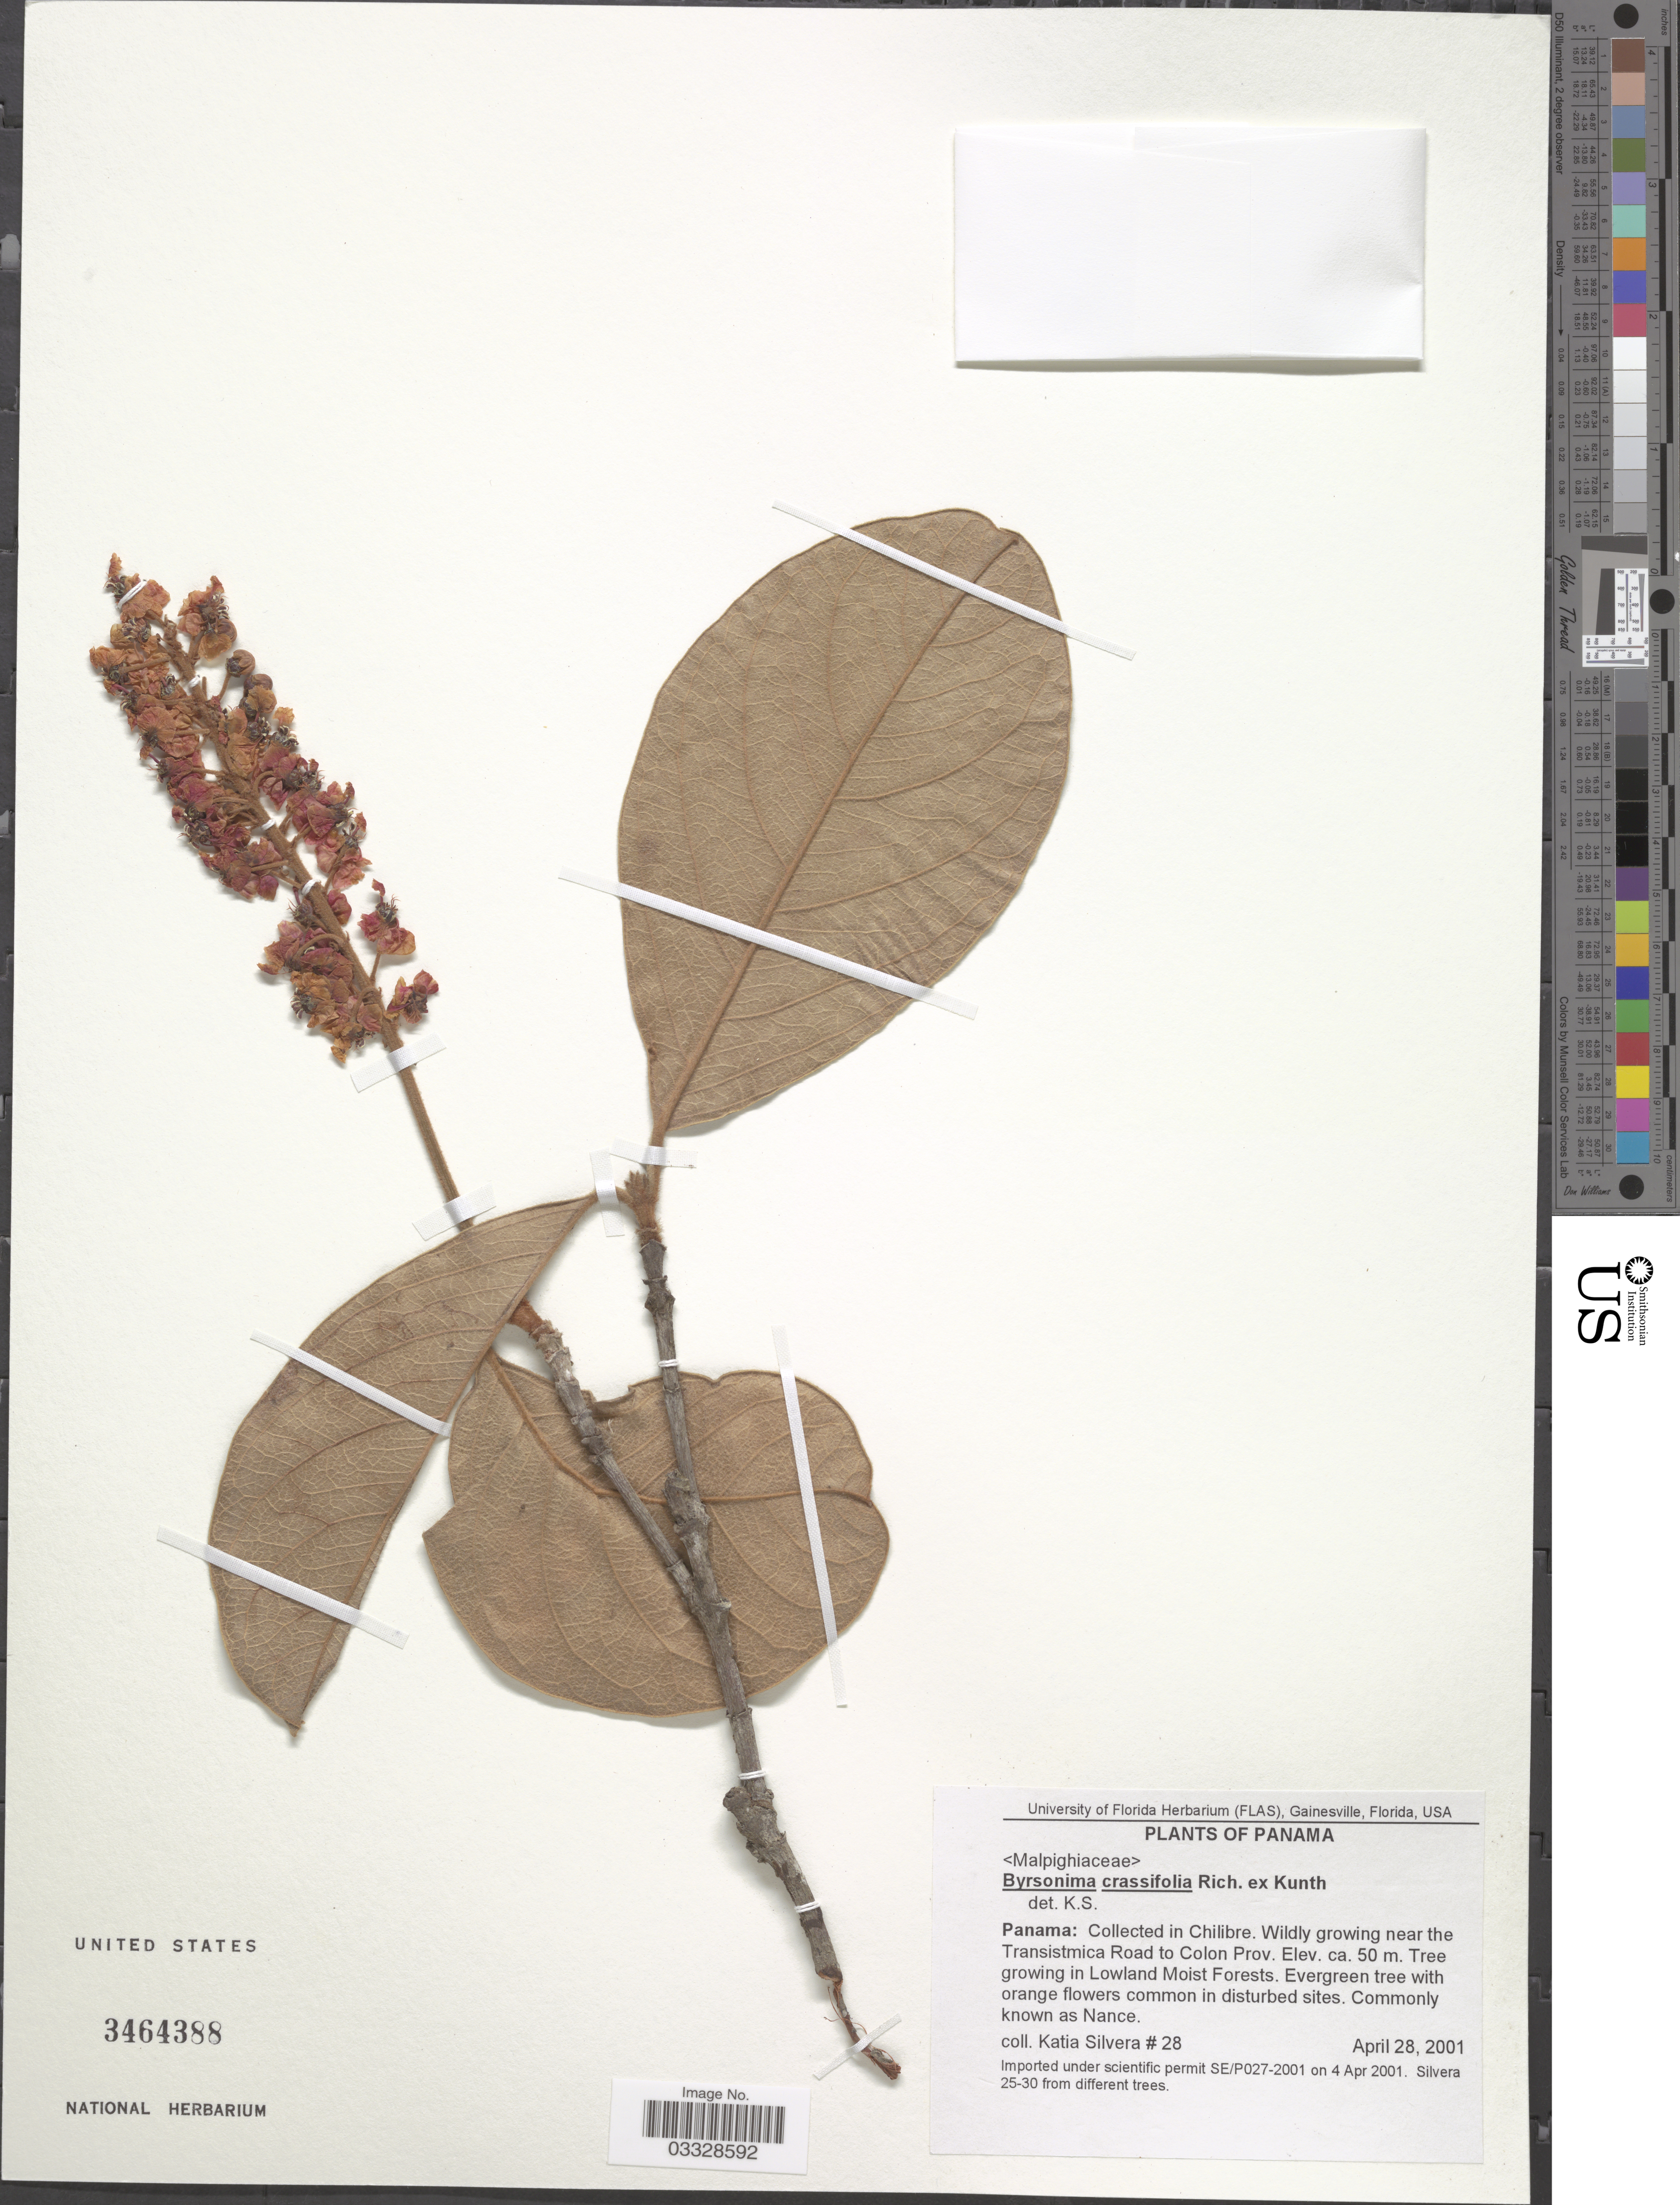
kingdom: Plantae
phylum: Tracheophyta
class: Magnoliopsida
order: Malpighiales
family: Malpighiaceae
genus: Byrsonima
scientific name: Byrsonima crassifolia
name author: (L.) Kunth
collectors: K. Silvera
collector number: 28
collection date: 2001-04-28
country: Panama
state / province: Panamá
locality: Chilibre. Near the Transistmica Road to Colon Prov.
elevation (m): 50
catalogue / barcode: US 3464388